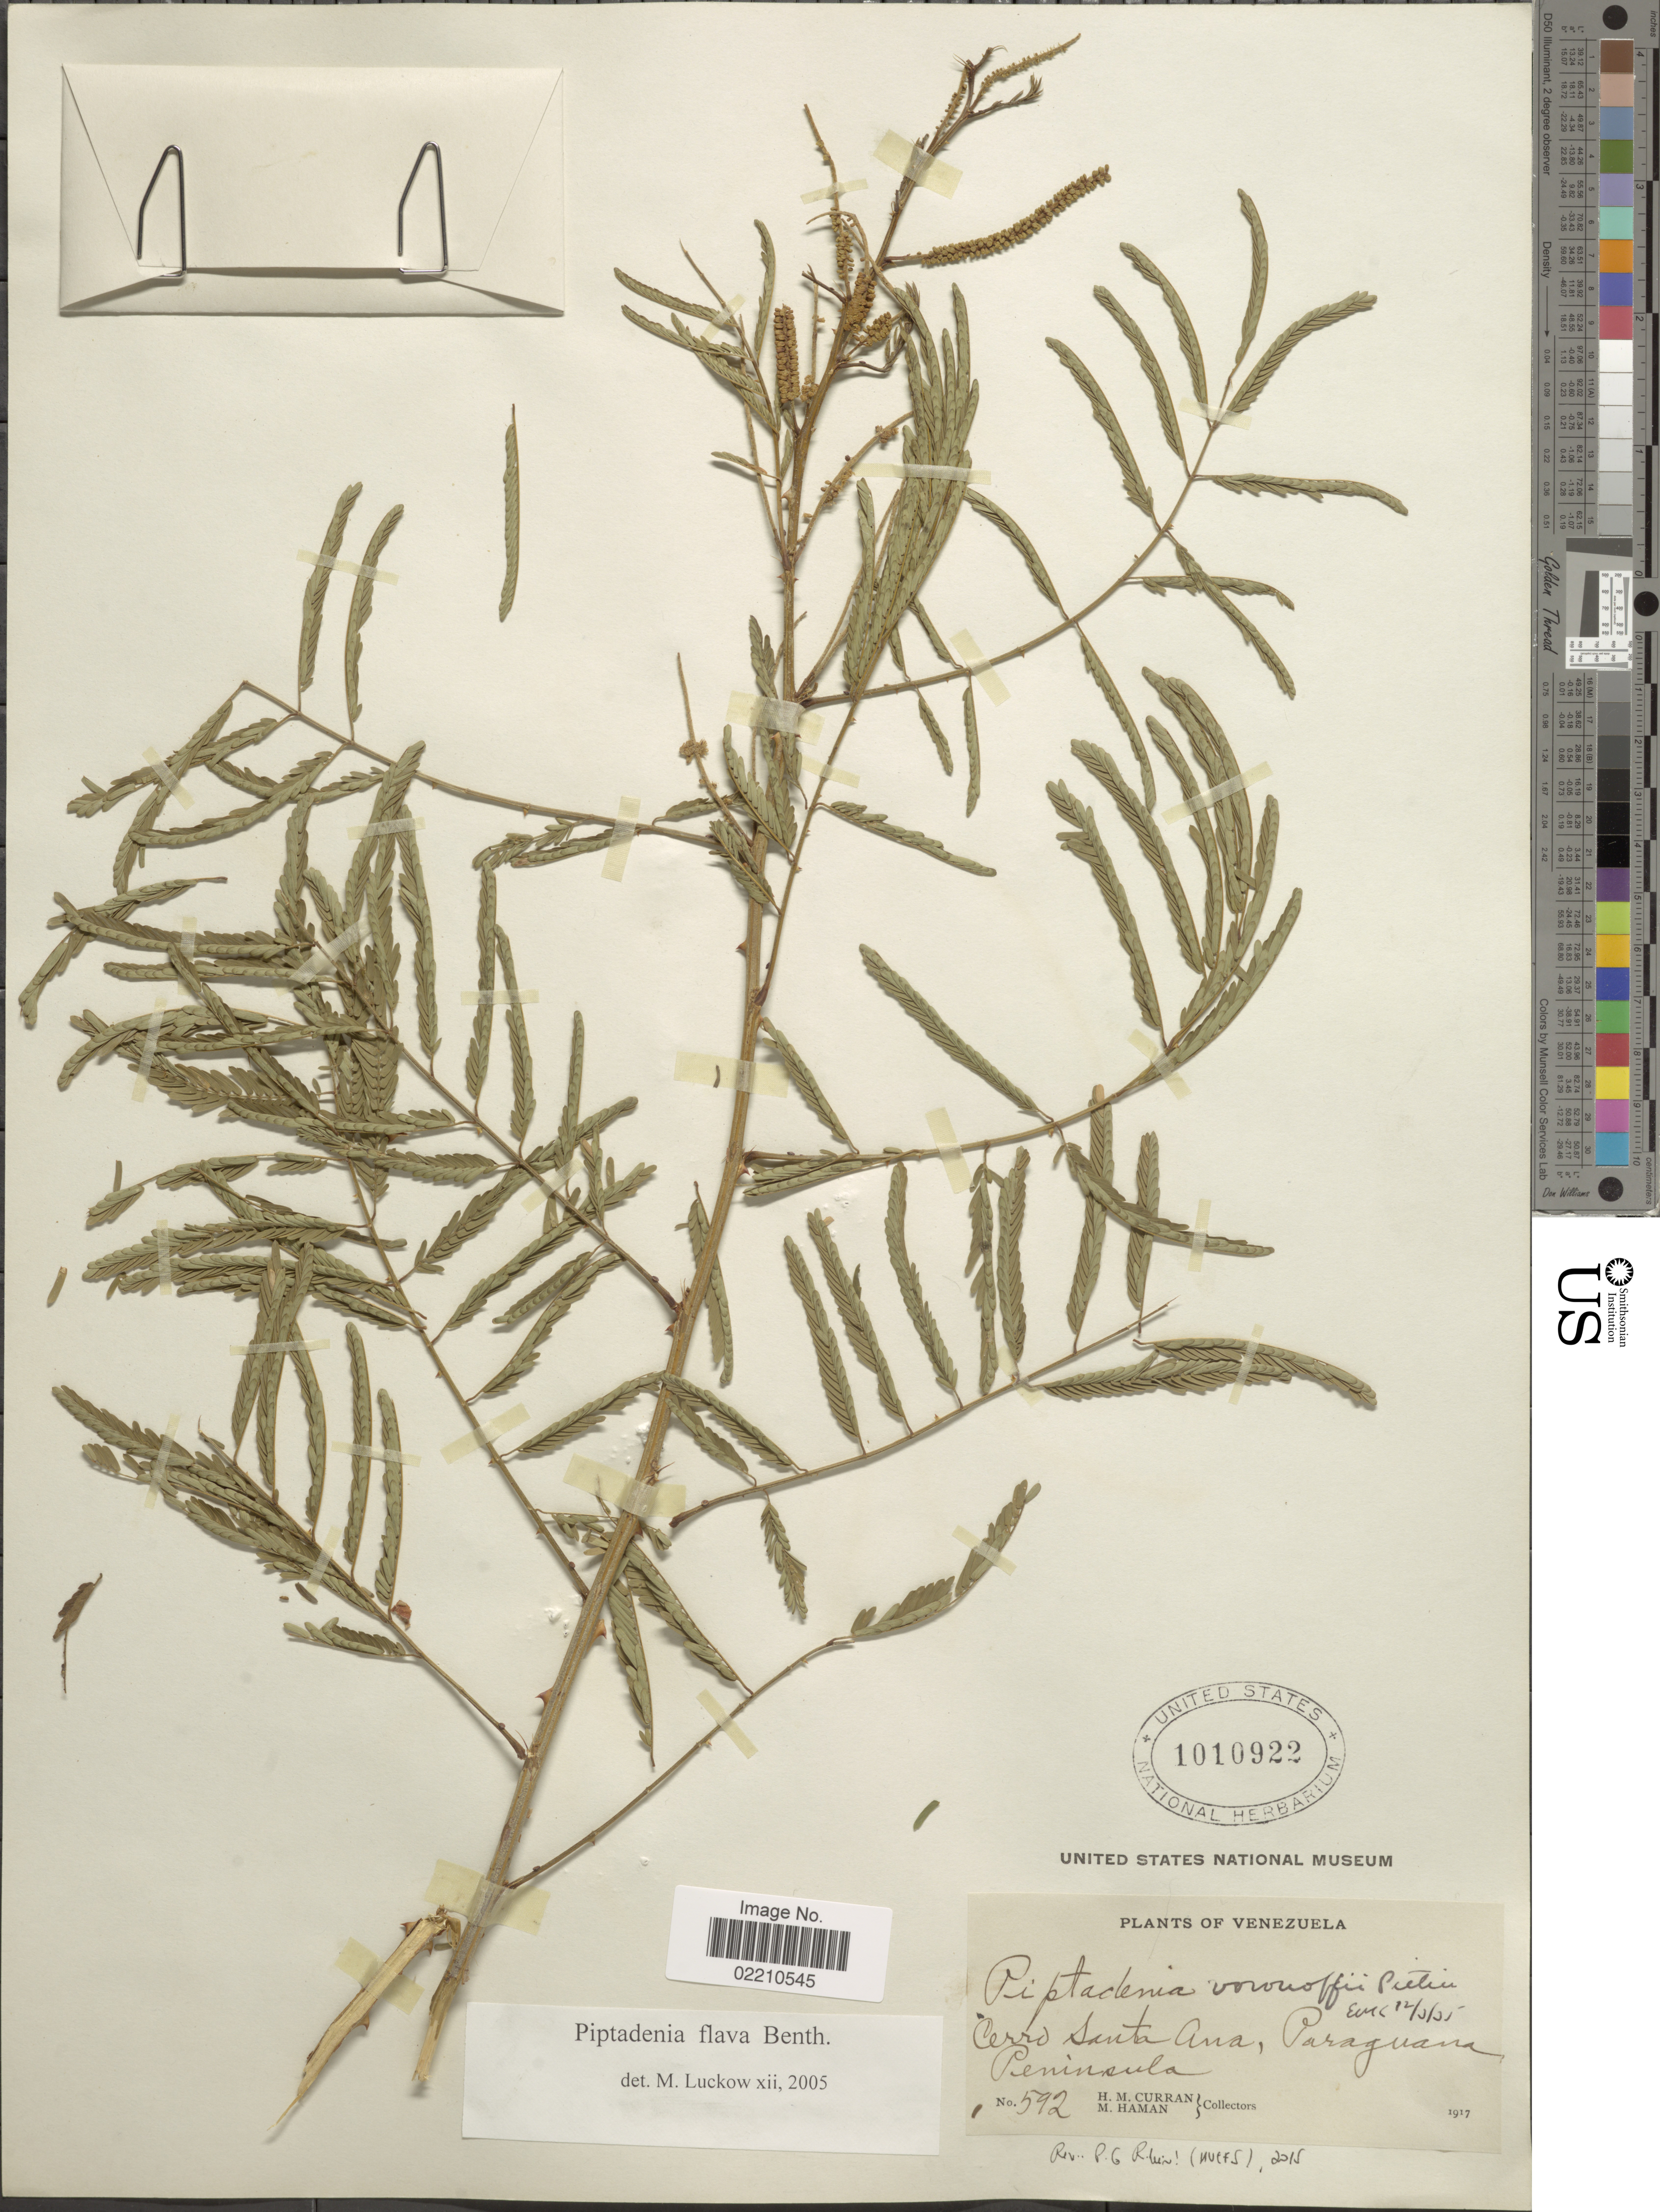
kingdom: Plantae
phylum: Tracheophyta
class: Magnoliopsida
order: Fabales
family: Fabaceae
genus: Piptadenia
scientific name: Piptadenia flava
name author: (DC.) Benth.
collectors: H. M. Curran & M. Haman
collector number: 592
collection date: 1917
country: Venezuela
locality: Cerro Santa Ana, Paraguana Peninsula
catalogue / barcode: US 1010922